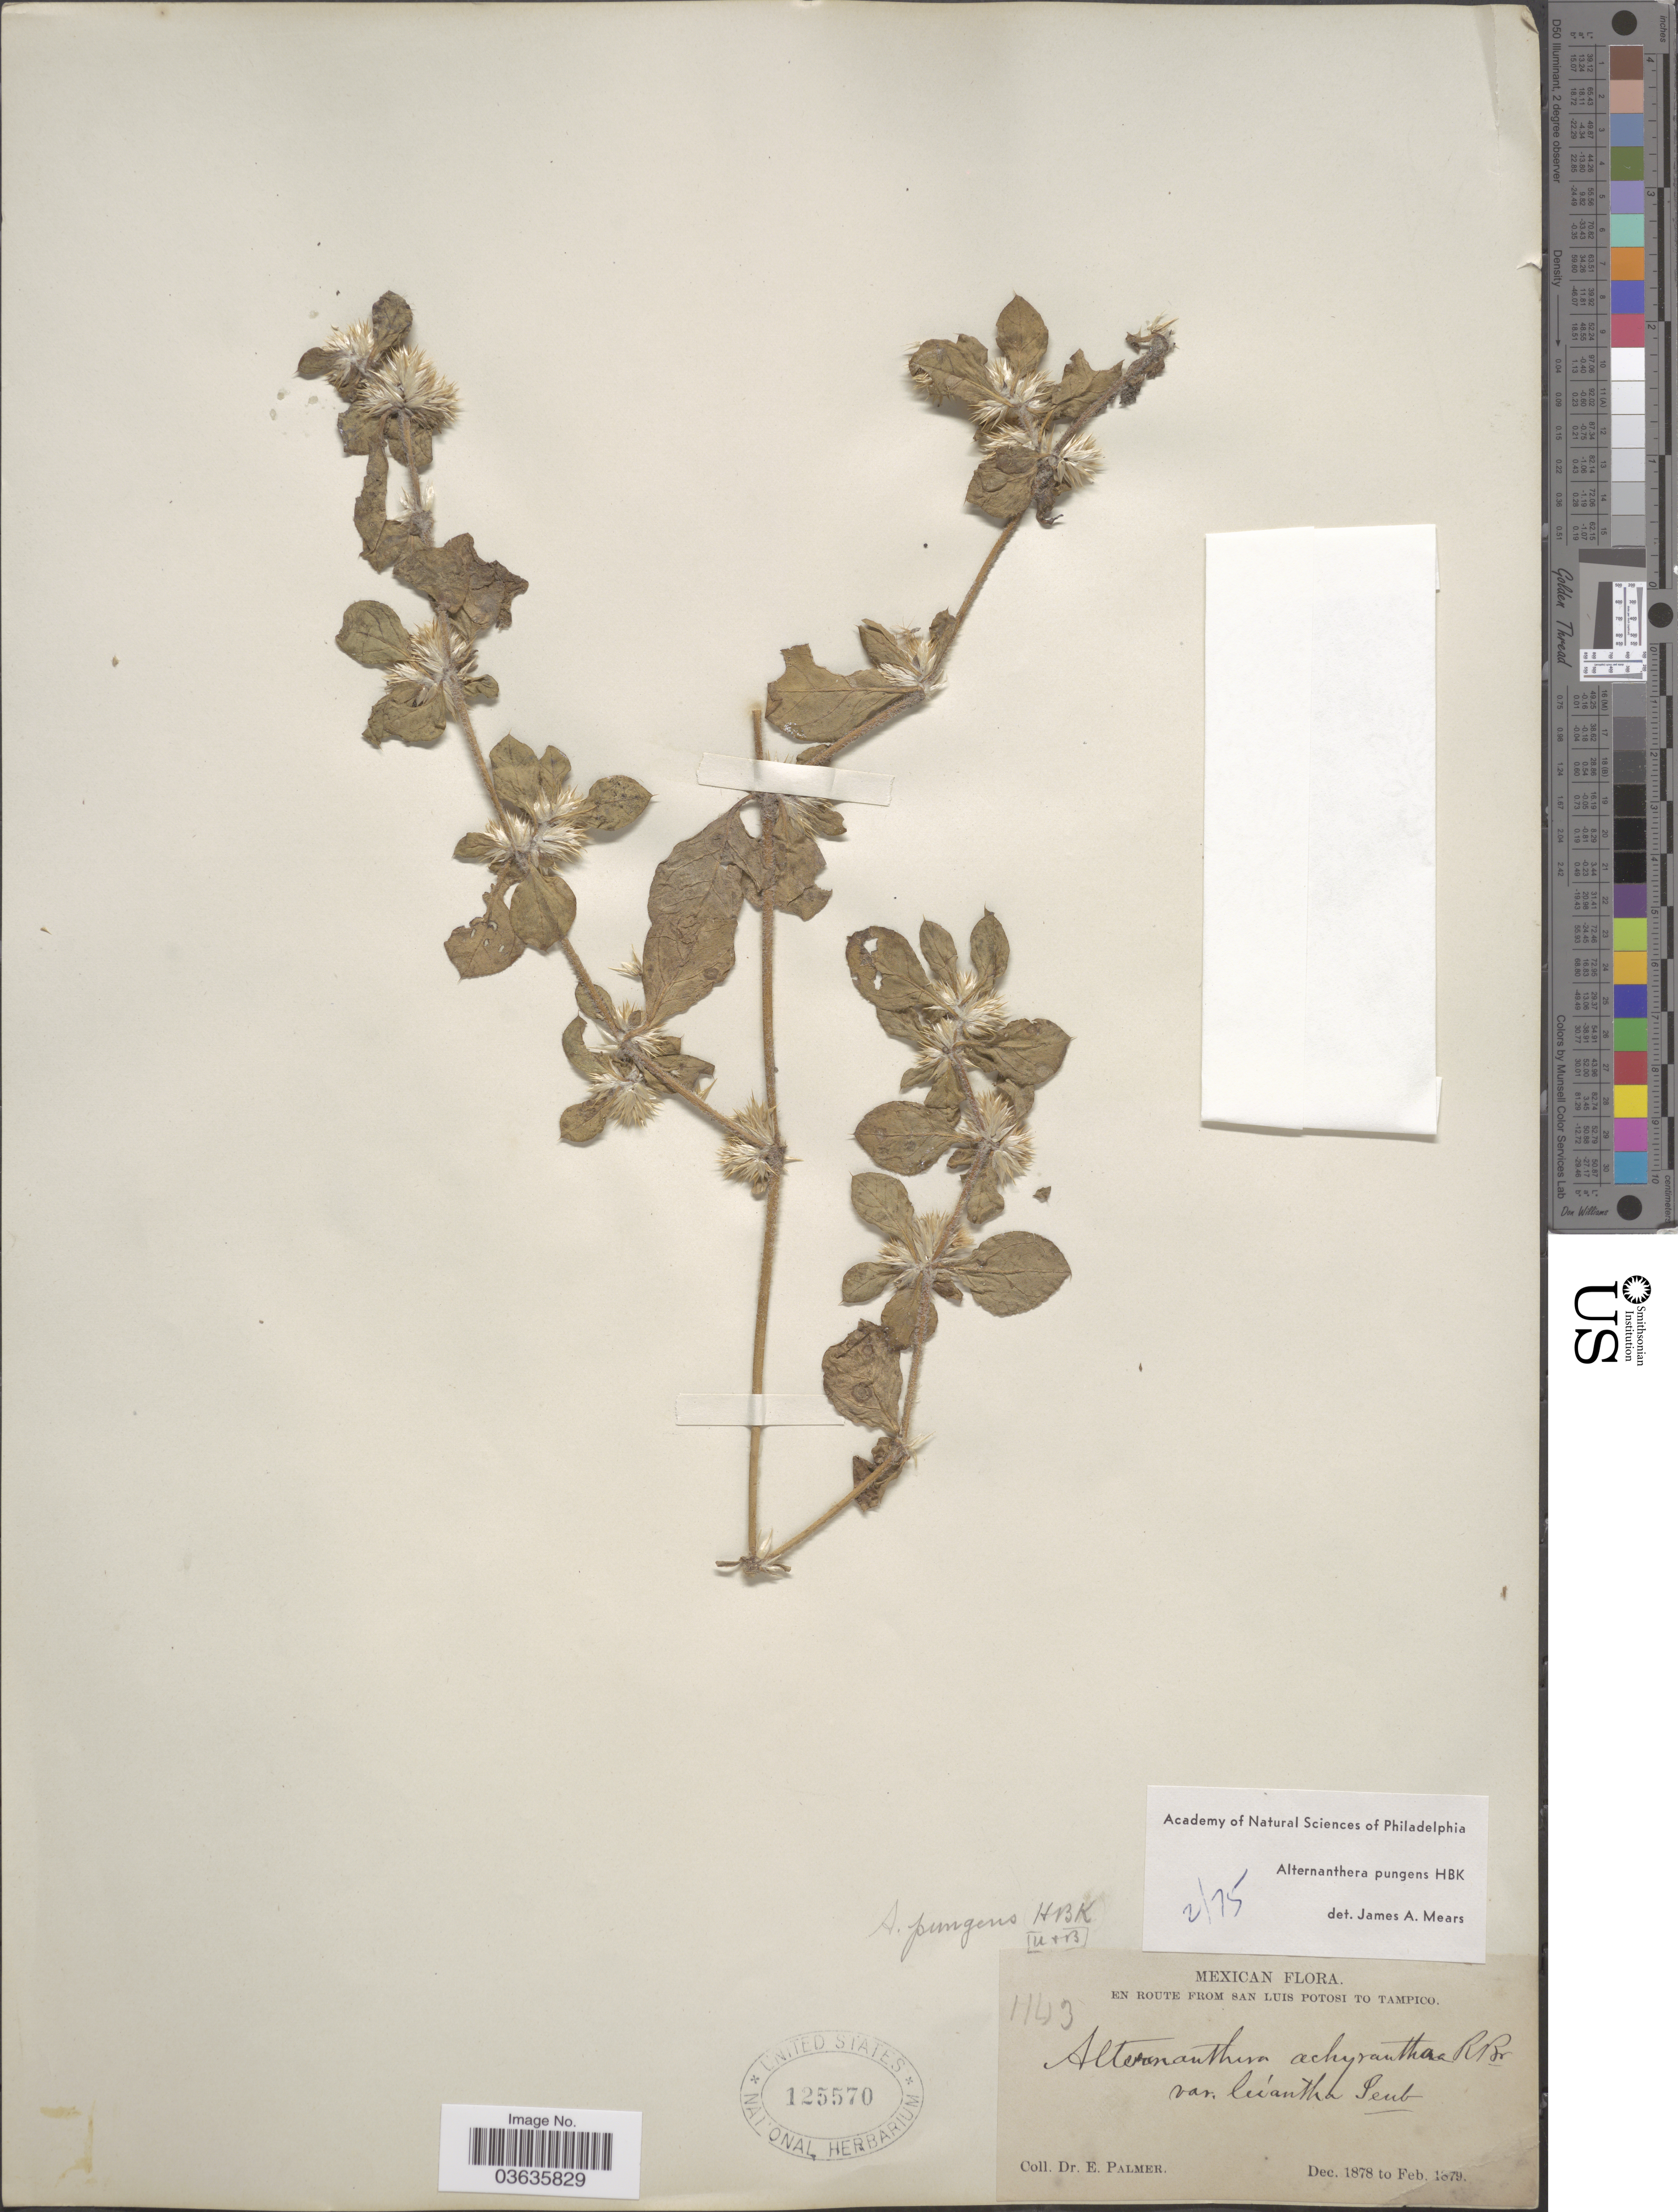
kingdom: Plantae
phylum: Tracheophyta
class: Magnoliopsida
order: Caryophyllales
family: Amaranthaceae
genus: Alternanthera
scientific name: Alternanthera pungens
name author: Kunth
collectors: E. Palmer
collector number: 1143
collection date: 1878-12/1879-02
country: Mexico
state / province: San Luis Potosí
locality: En route from San Luis Potosi to Tampico.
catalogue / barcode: US 125570